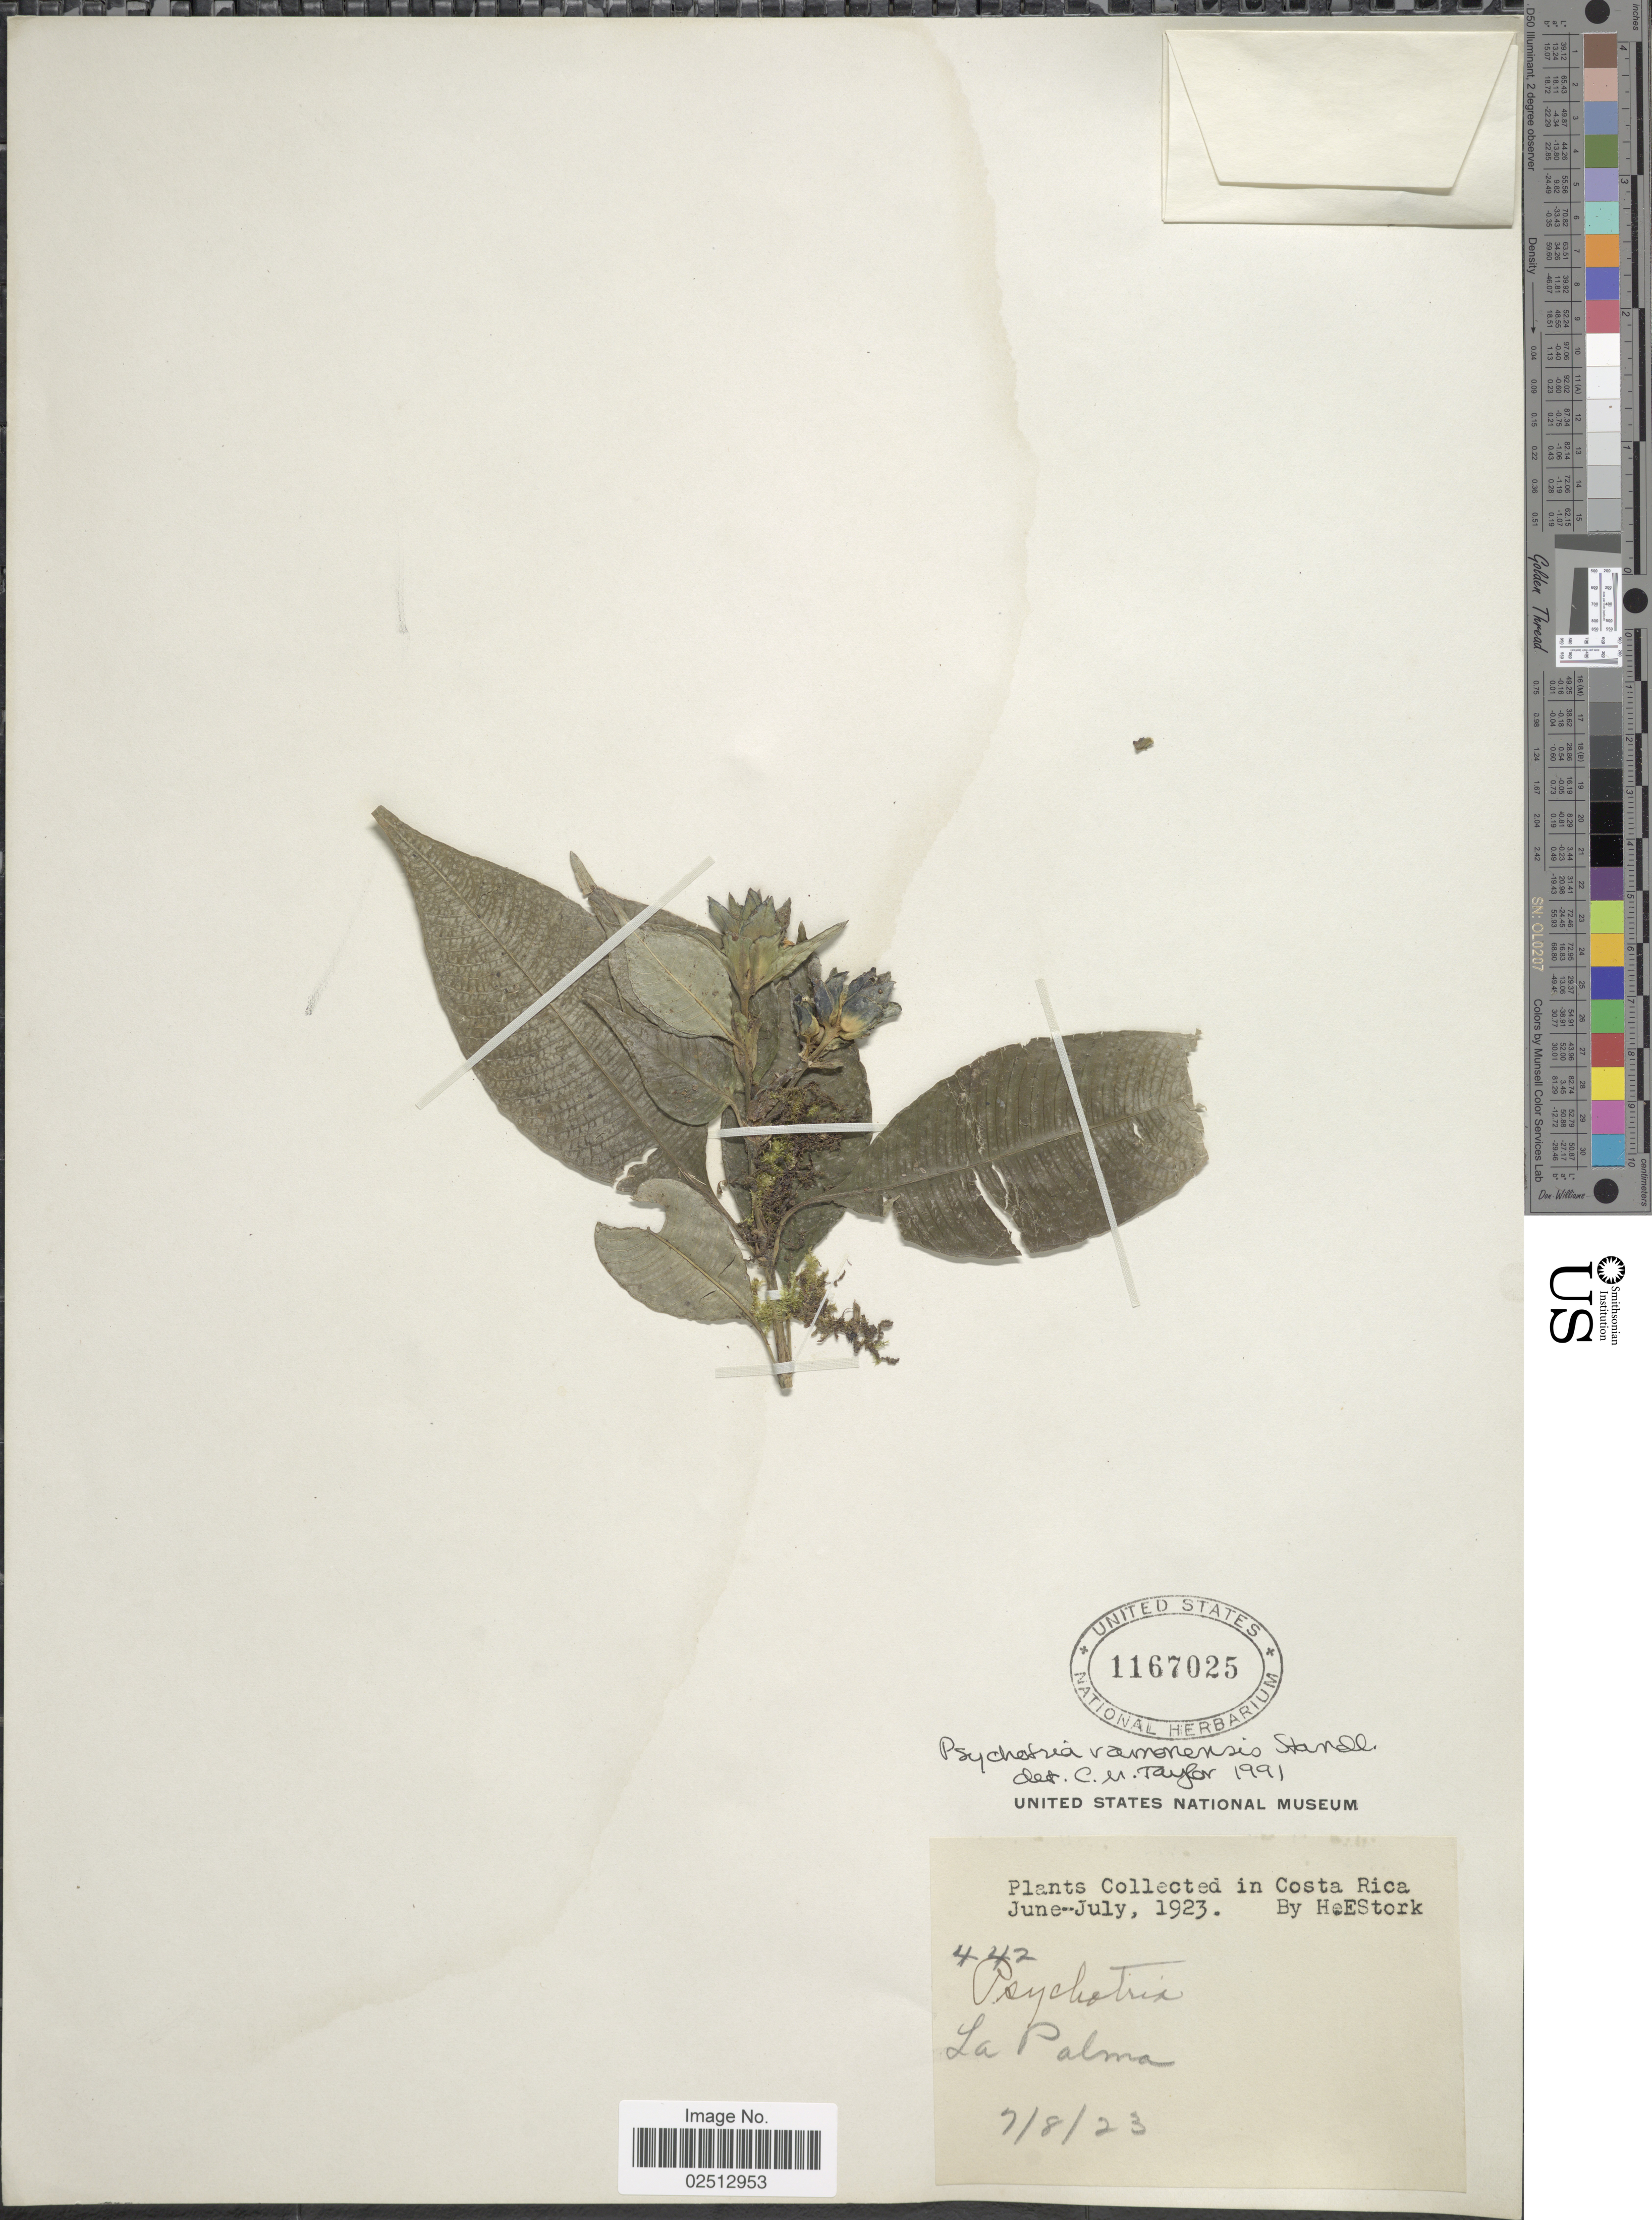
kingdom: Plantae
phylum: Tracheophyta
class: Magnoliopsida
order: Gentianales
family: Rubiaceae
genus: Psychotria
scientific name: Psychotria ramonensis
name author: Standl.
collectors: H. E. Stork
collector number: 442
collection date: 1923-07-08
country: Costa Rica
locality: La Palma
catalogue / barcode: US 1167025